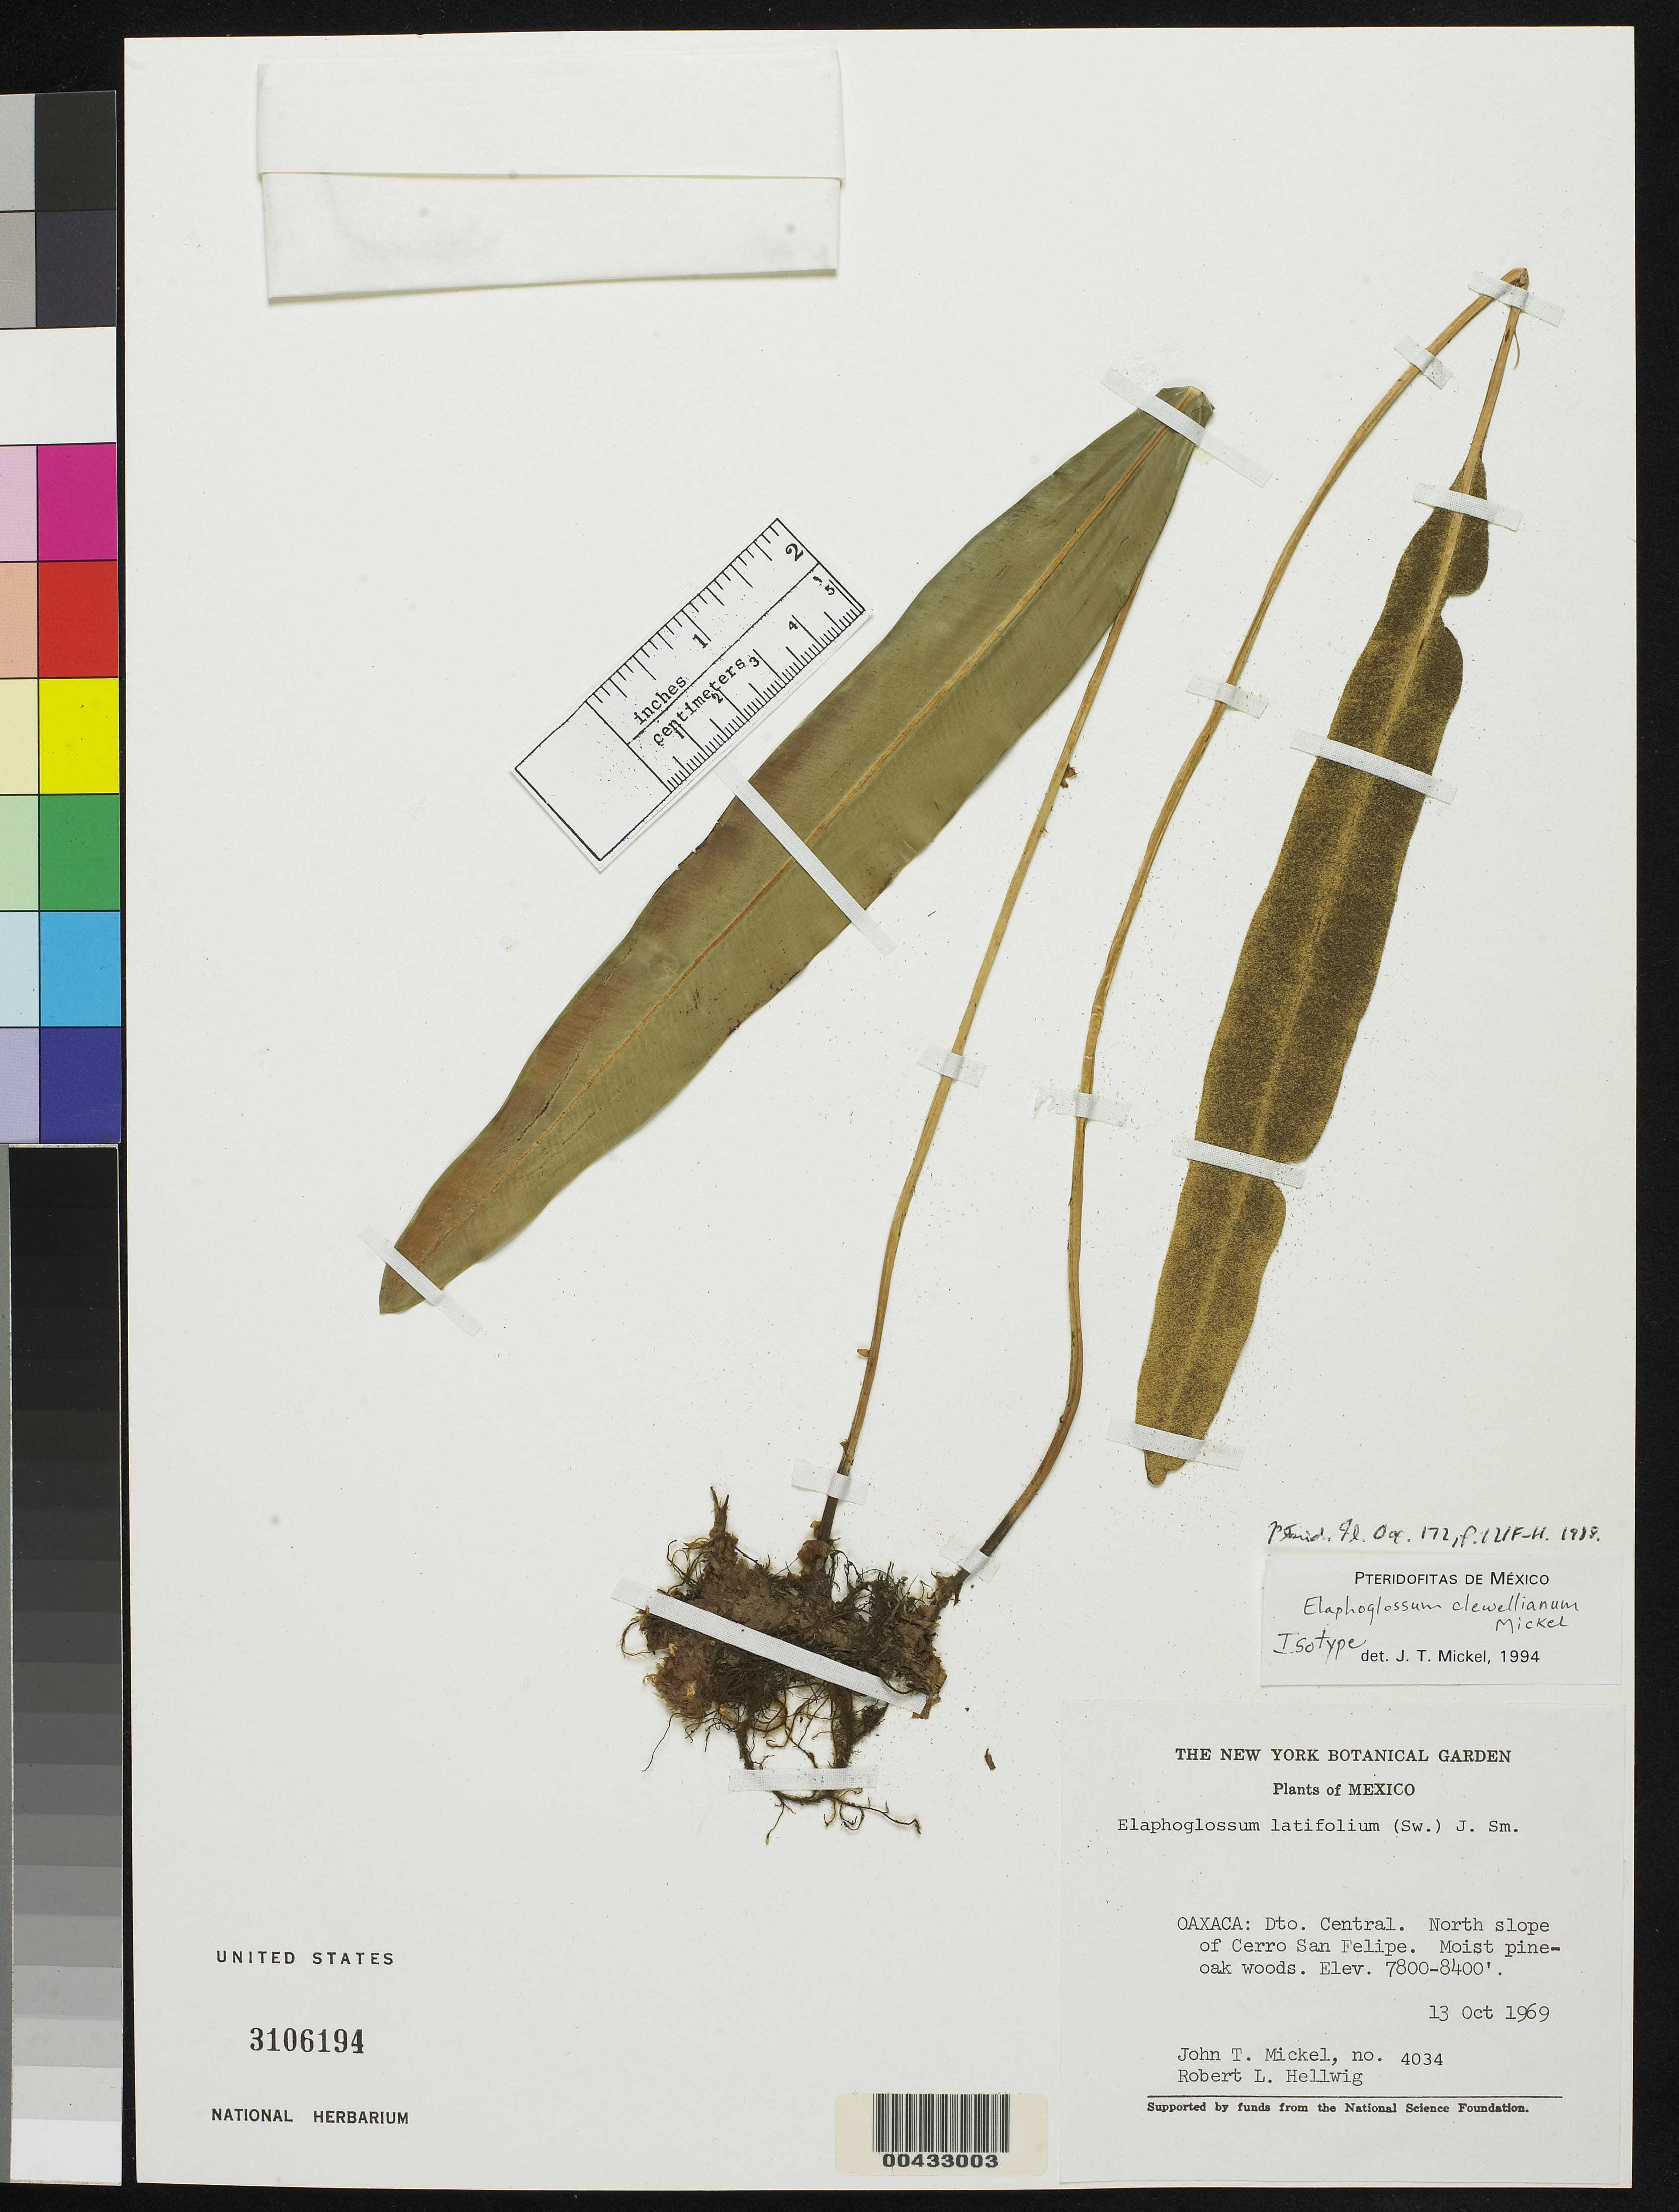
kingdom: Plantae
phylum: Tracheophyta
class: Polypodiopsida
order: Polypodiales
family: Dryopteridaceae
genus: Elaphoglossum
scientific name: Elaphoglossum clewellianum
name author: Mickel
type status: Isotype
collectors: J. T. Mickel & R. Hellwig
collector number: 4034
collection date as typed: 13 Oct 1969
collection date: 1969-10-13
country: Mexico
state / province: Oaxaca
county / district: Central Distrito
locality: N slope of Cerro San Felipe.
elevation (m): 2377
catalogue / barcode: US 3106194